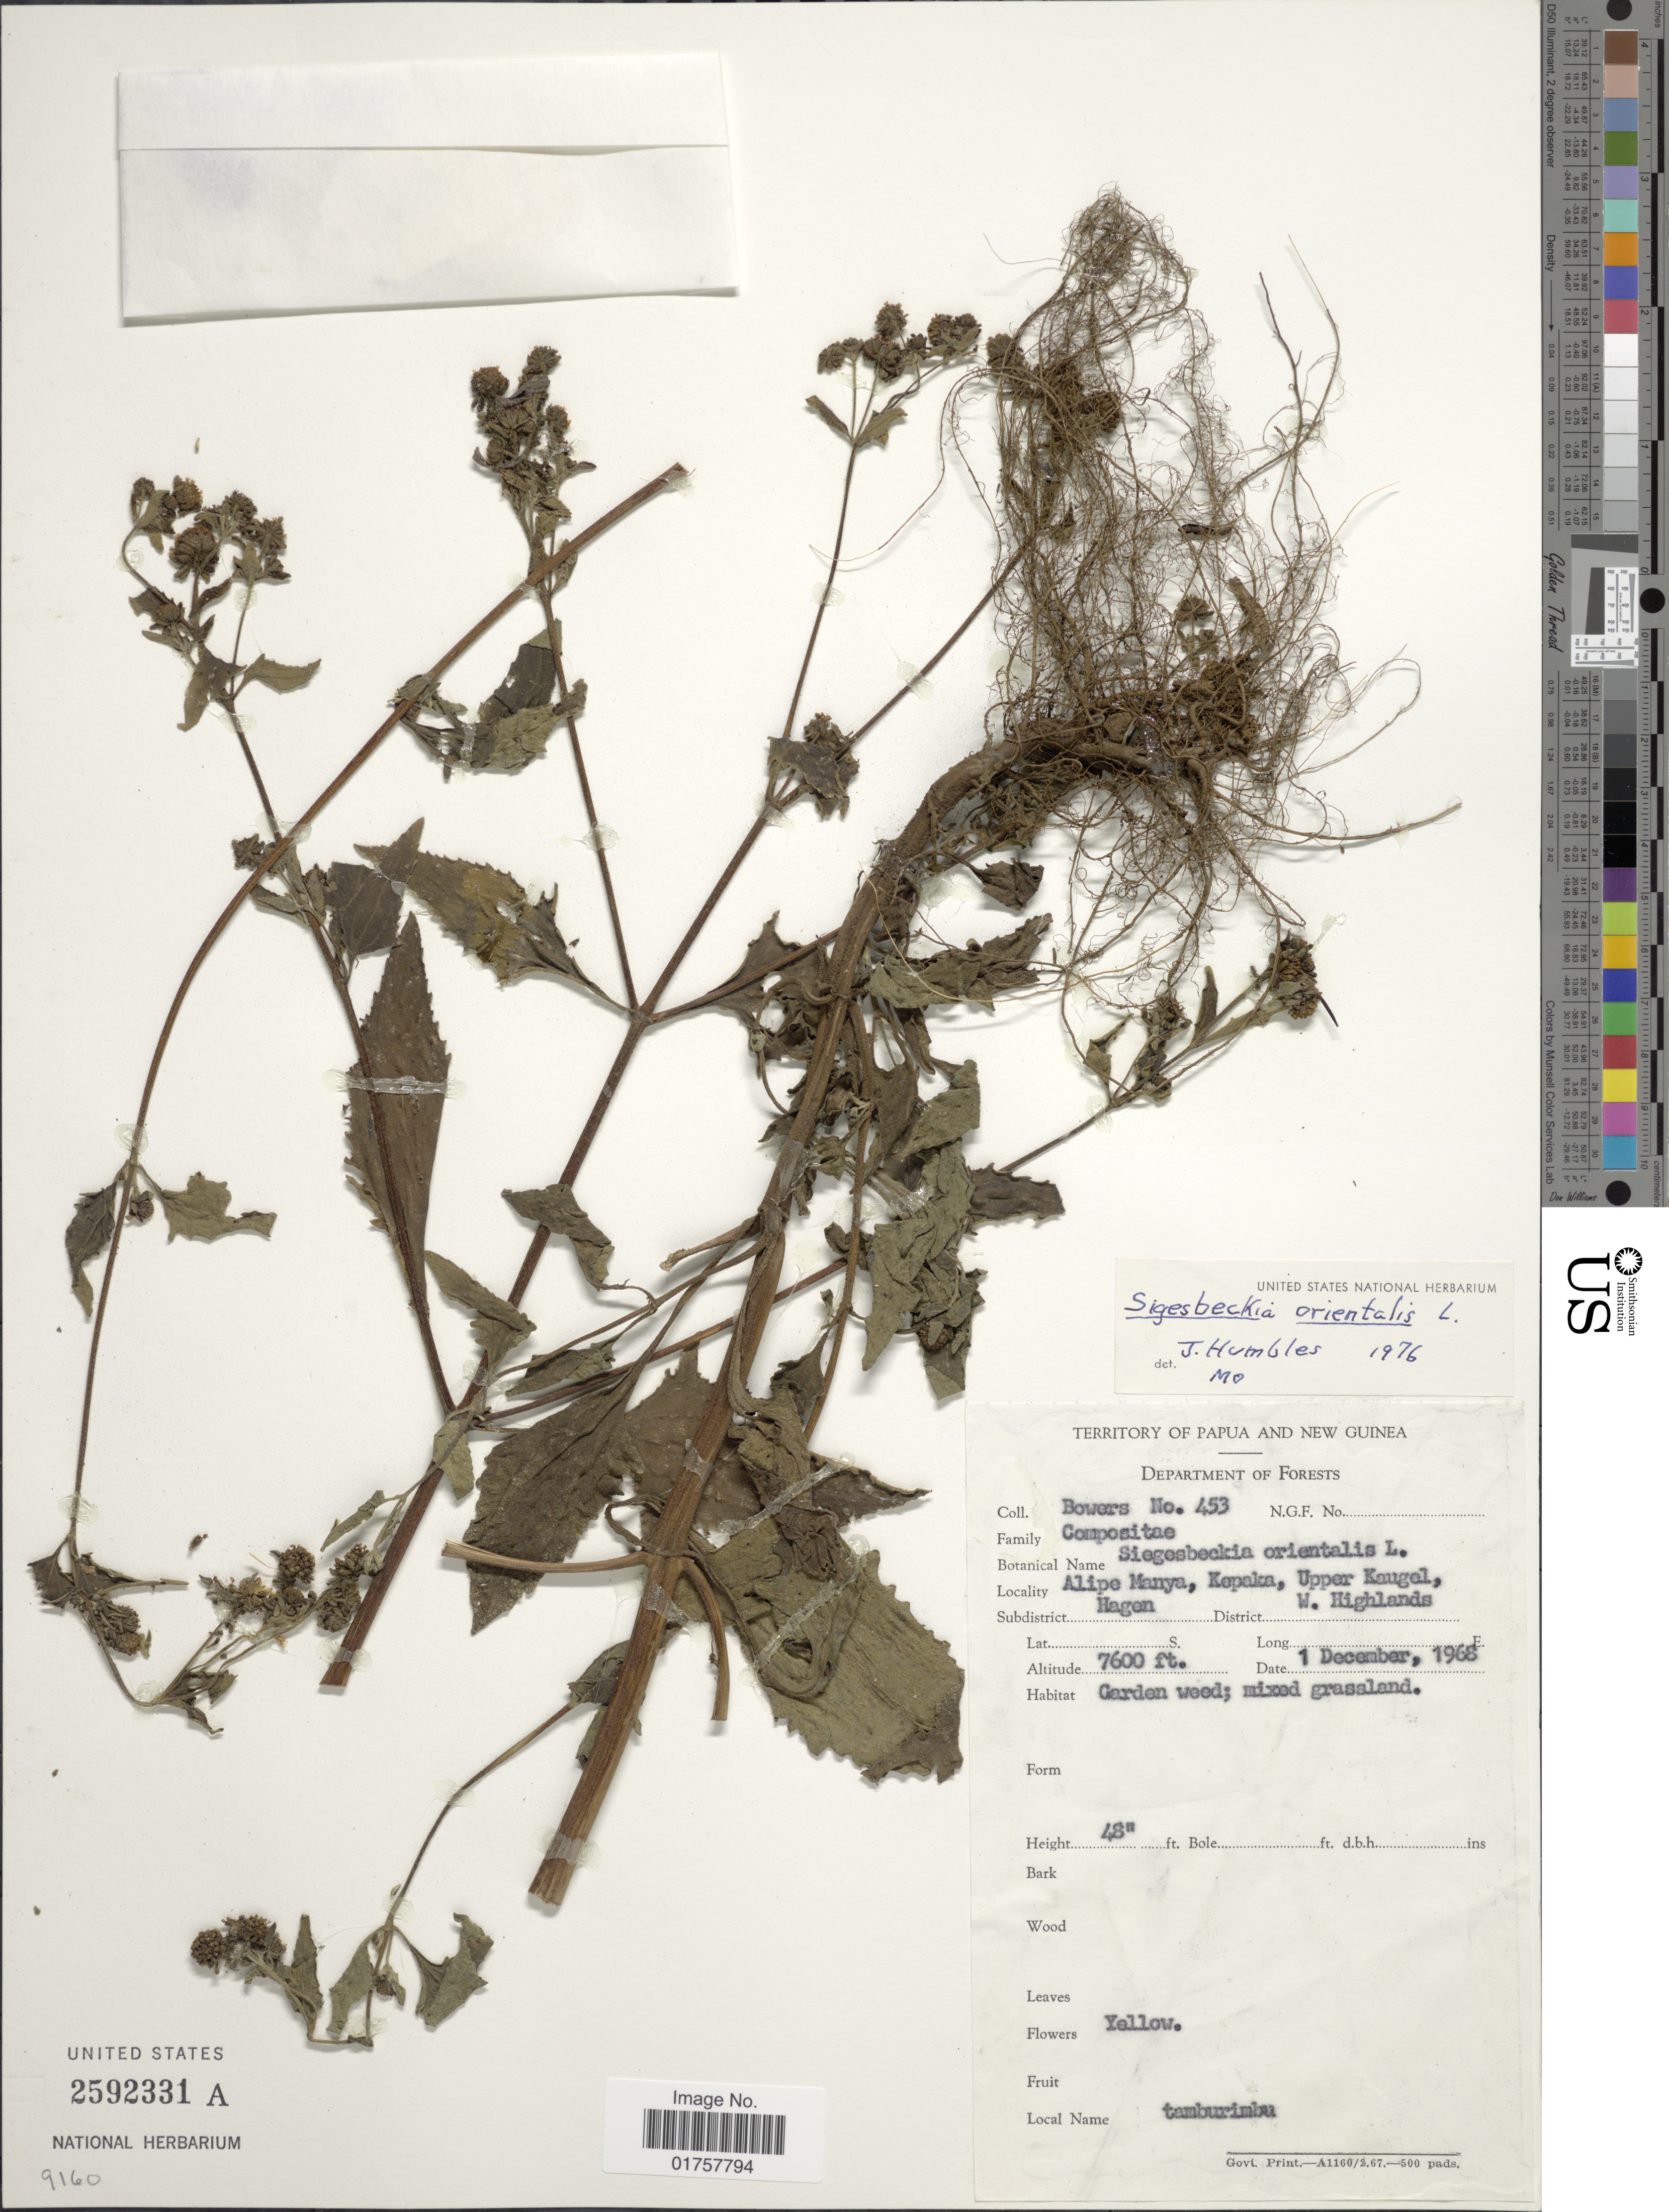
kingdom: Plantae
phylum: Tracheophyta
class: Magnoliopsida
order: Asterales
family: Asteraceae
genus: Sigesbeckia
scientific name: Sigesbeckia orientalis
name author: L.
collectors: -. Bowers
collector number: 453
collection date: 1968-12-01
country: Papua New Guinea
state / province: Western Highlands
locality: Alipe Manya, Kopaka, Upper Kaugel, Subdistrict Hagen, Territory of Papua and New Guinea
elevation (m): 2316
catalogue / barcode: US 2592331A